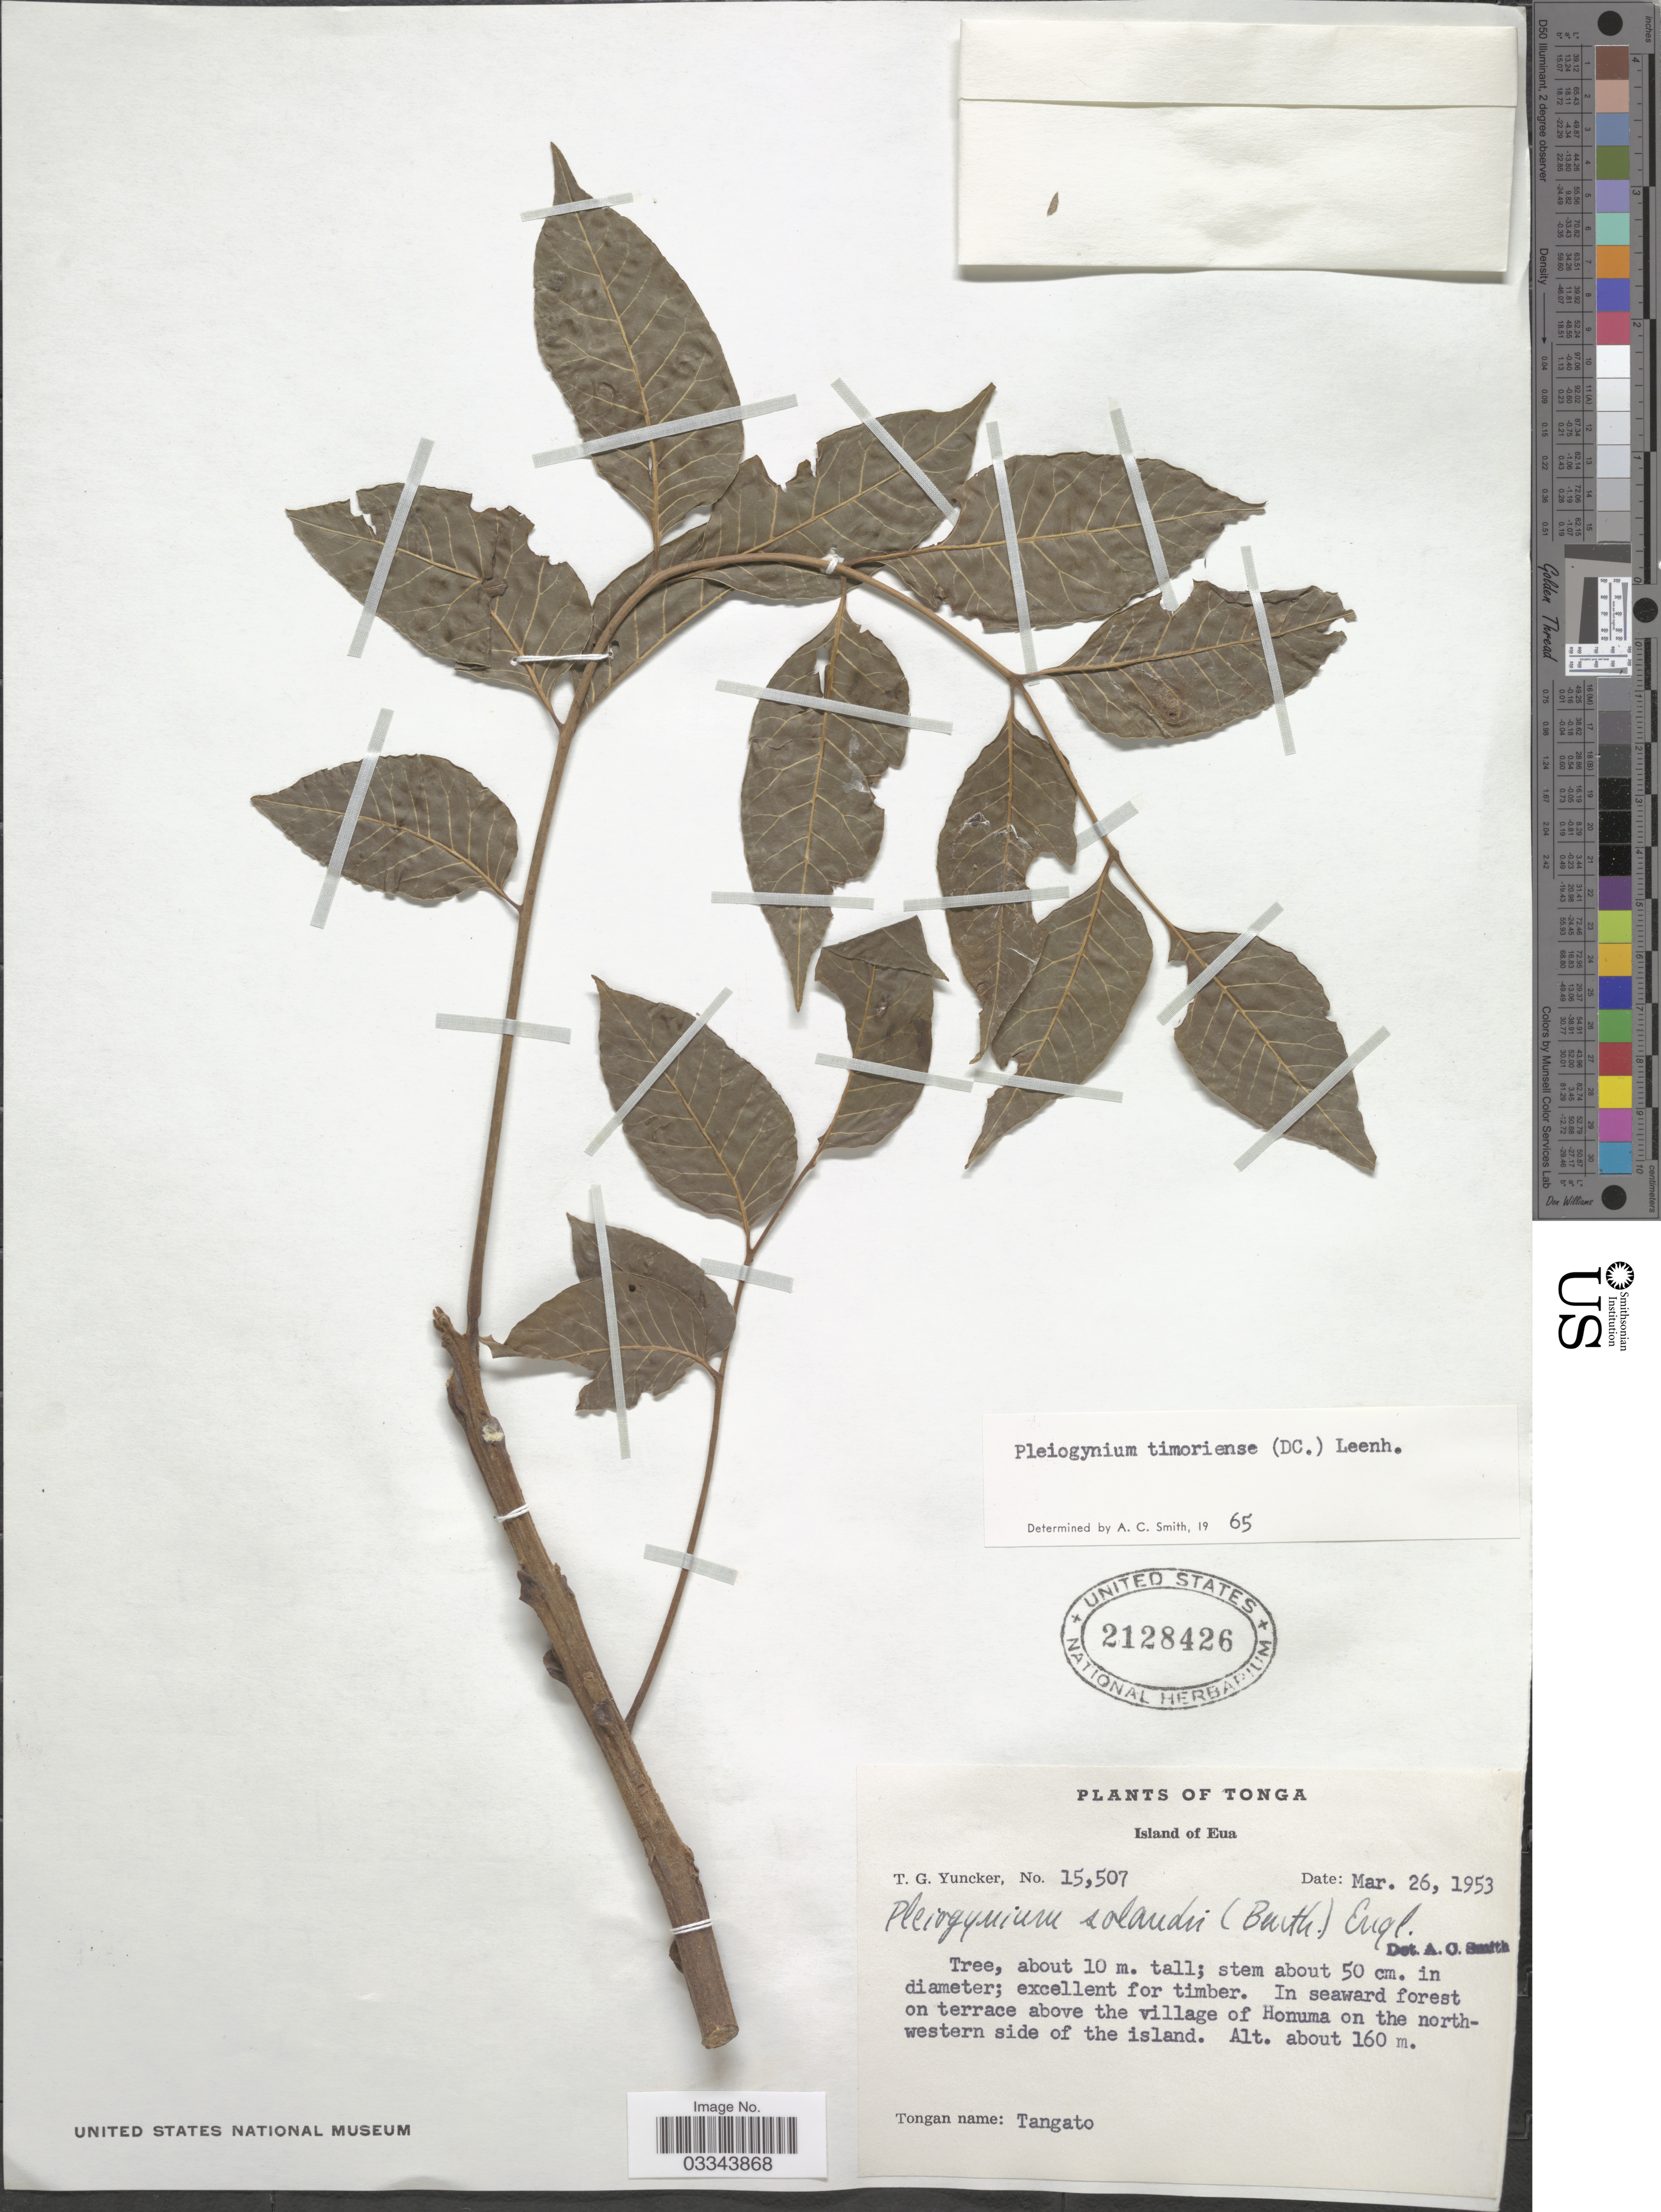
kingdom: Plantae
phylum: Tracheophyta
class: Magnoliopsida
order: Sapindales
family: Anacardiaceae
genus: Pleiogynium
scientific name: Pleiogynium timoriense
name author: (A. DC.) Leenh.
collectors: T. G. Yuncker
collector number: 15507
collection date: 1953-03-26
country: Tonga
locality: Island of Eua. In seaward forest on terrace above the village of Honuma on the northwestern side of the island.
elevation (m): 160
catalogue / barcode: US 2128426